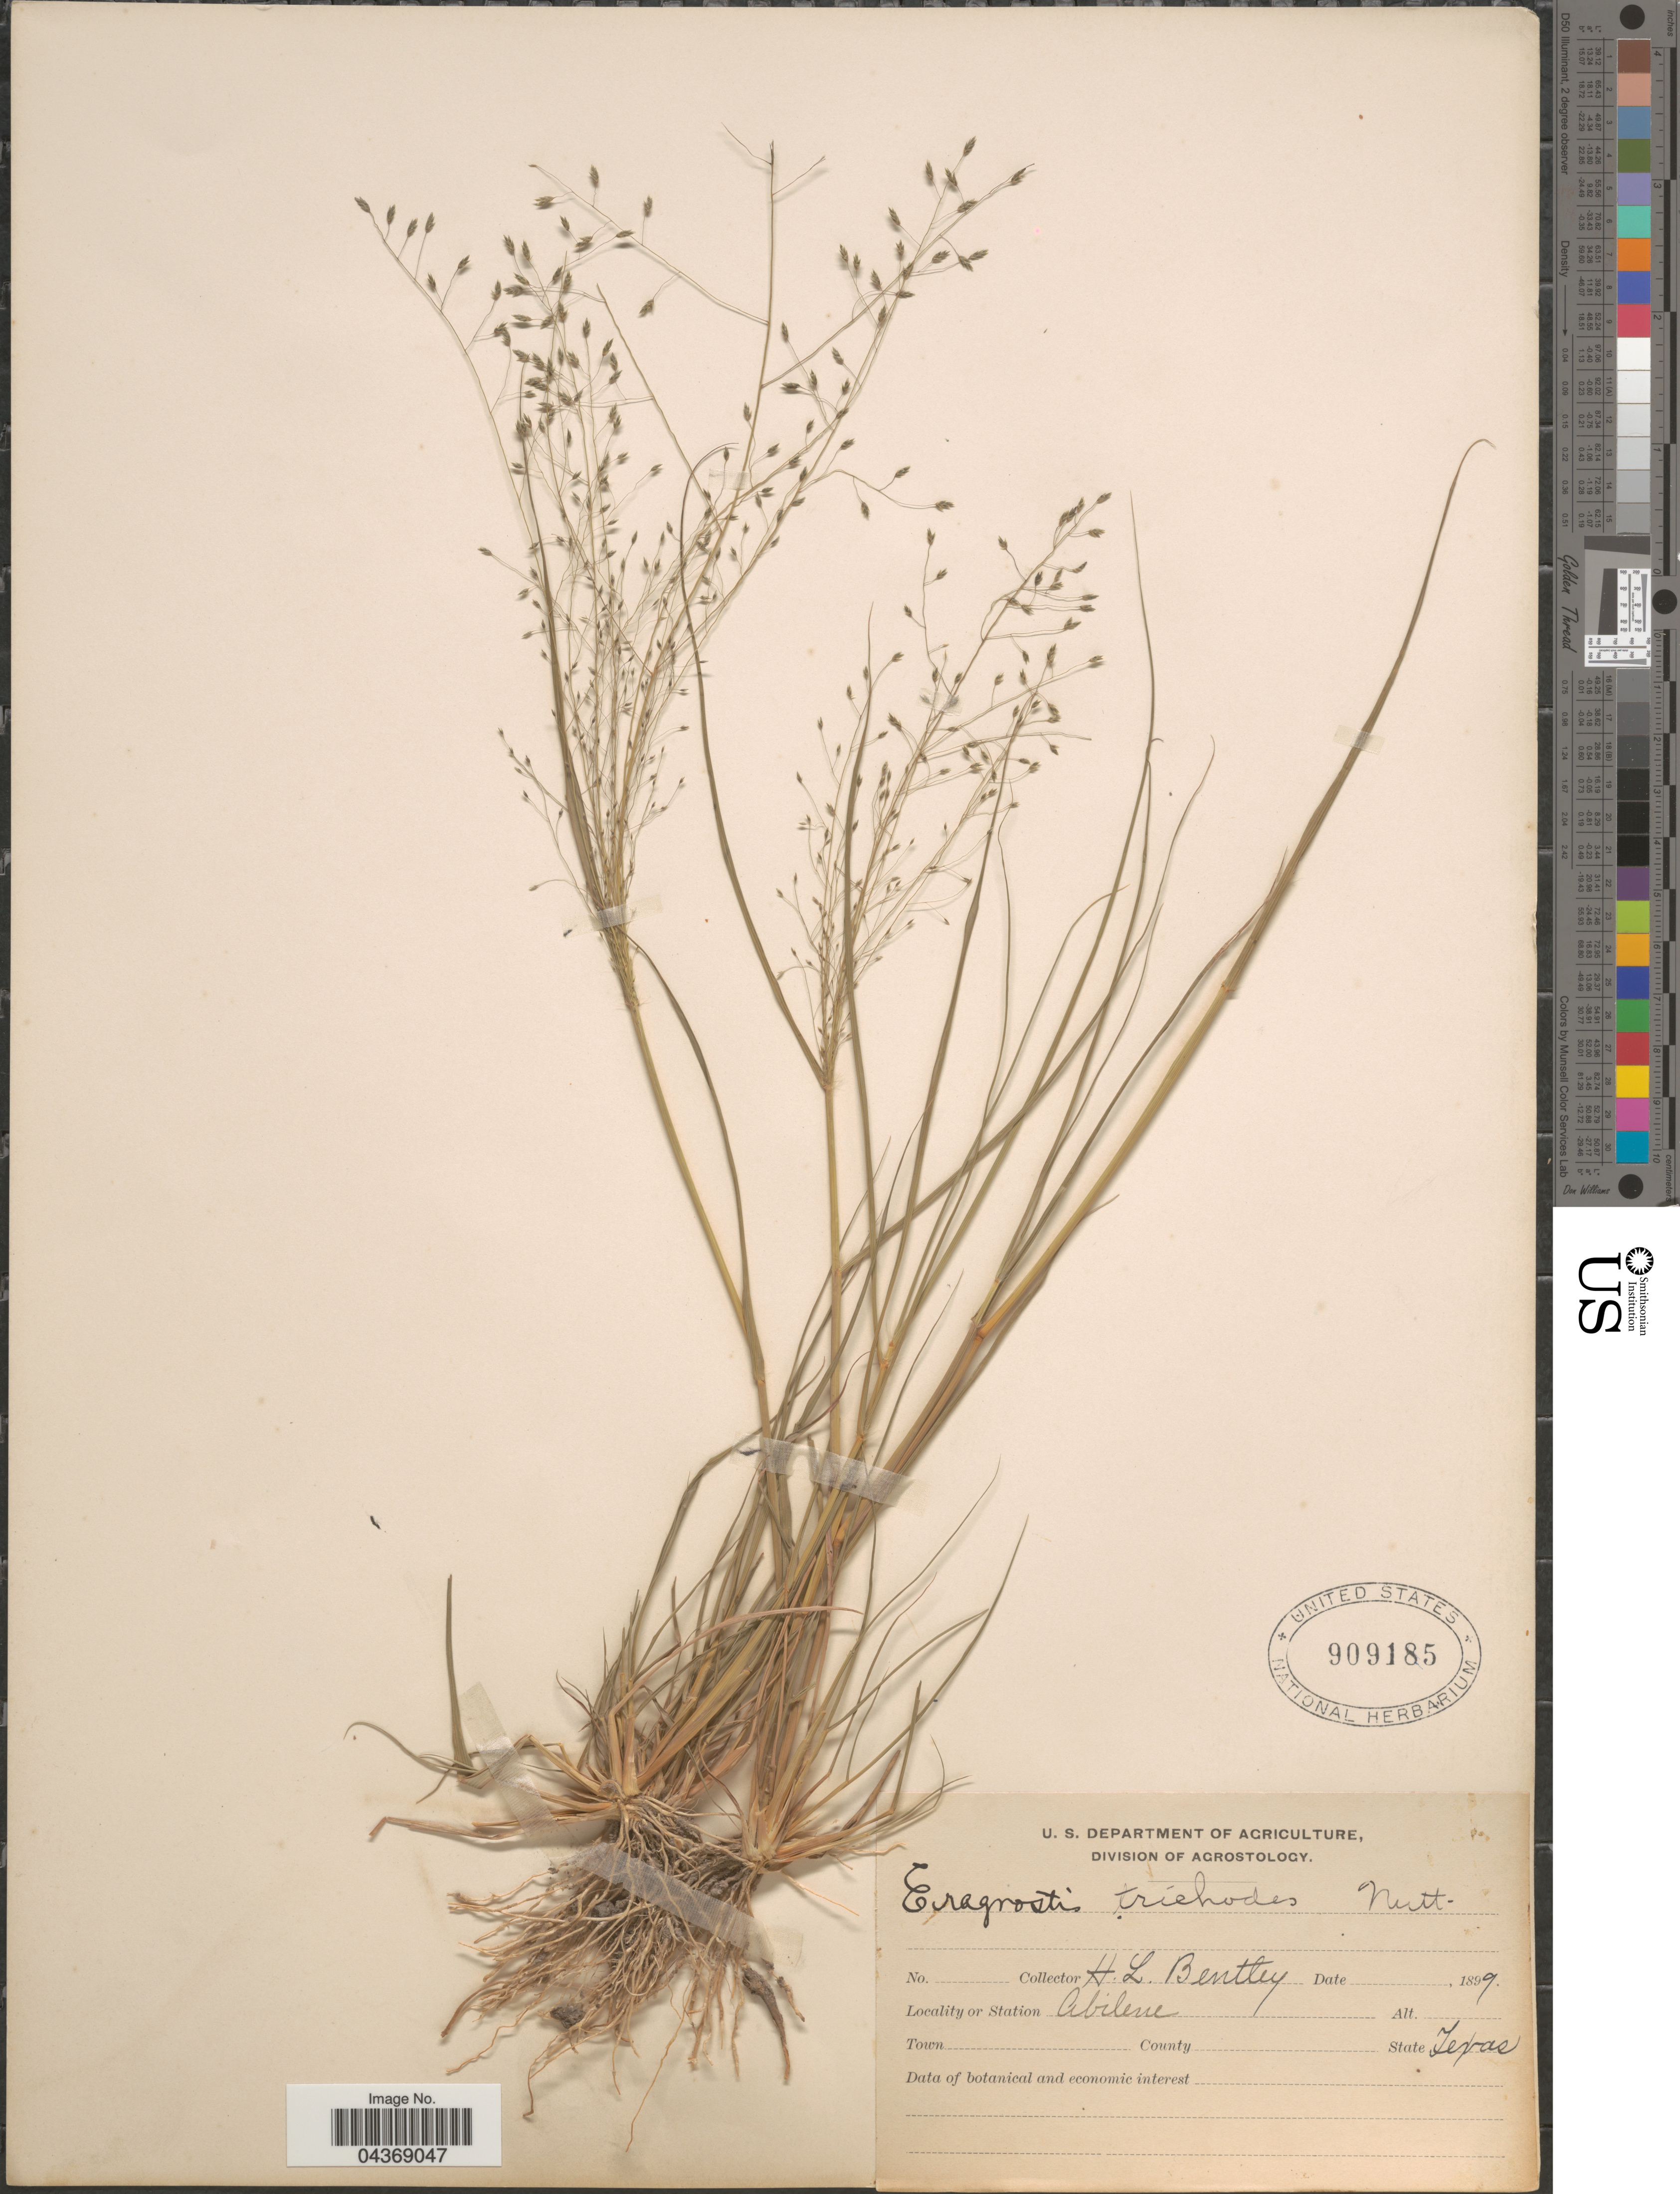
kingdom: Plantae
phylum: Tracheophyta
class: Liliopsida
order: Poales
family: Poaceae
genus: Eragrostis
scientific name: Eragrostis intermedia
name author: Hitchc.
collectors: H. Bentley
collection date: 1899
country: United States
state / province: Texas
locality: Station Abilene.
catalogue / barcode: US 909185